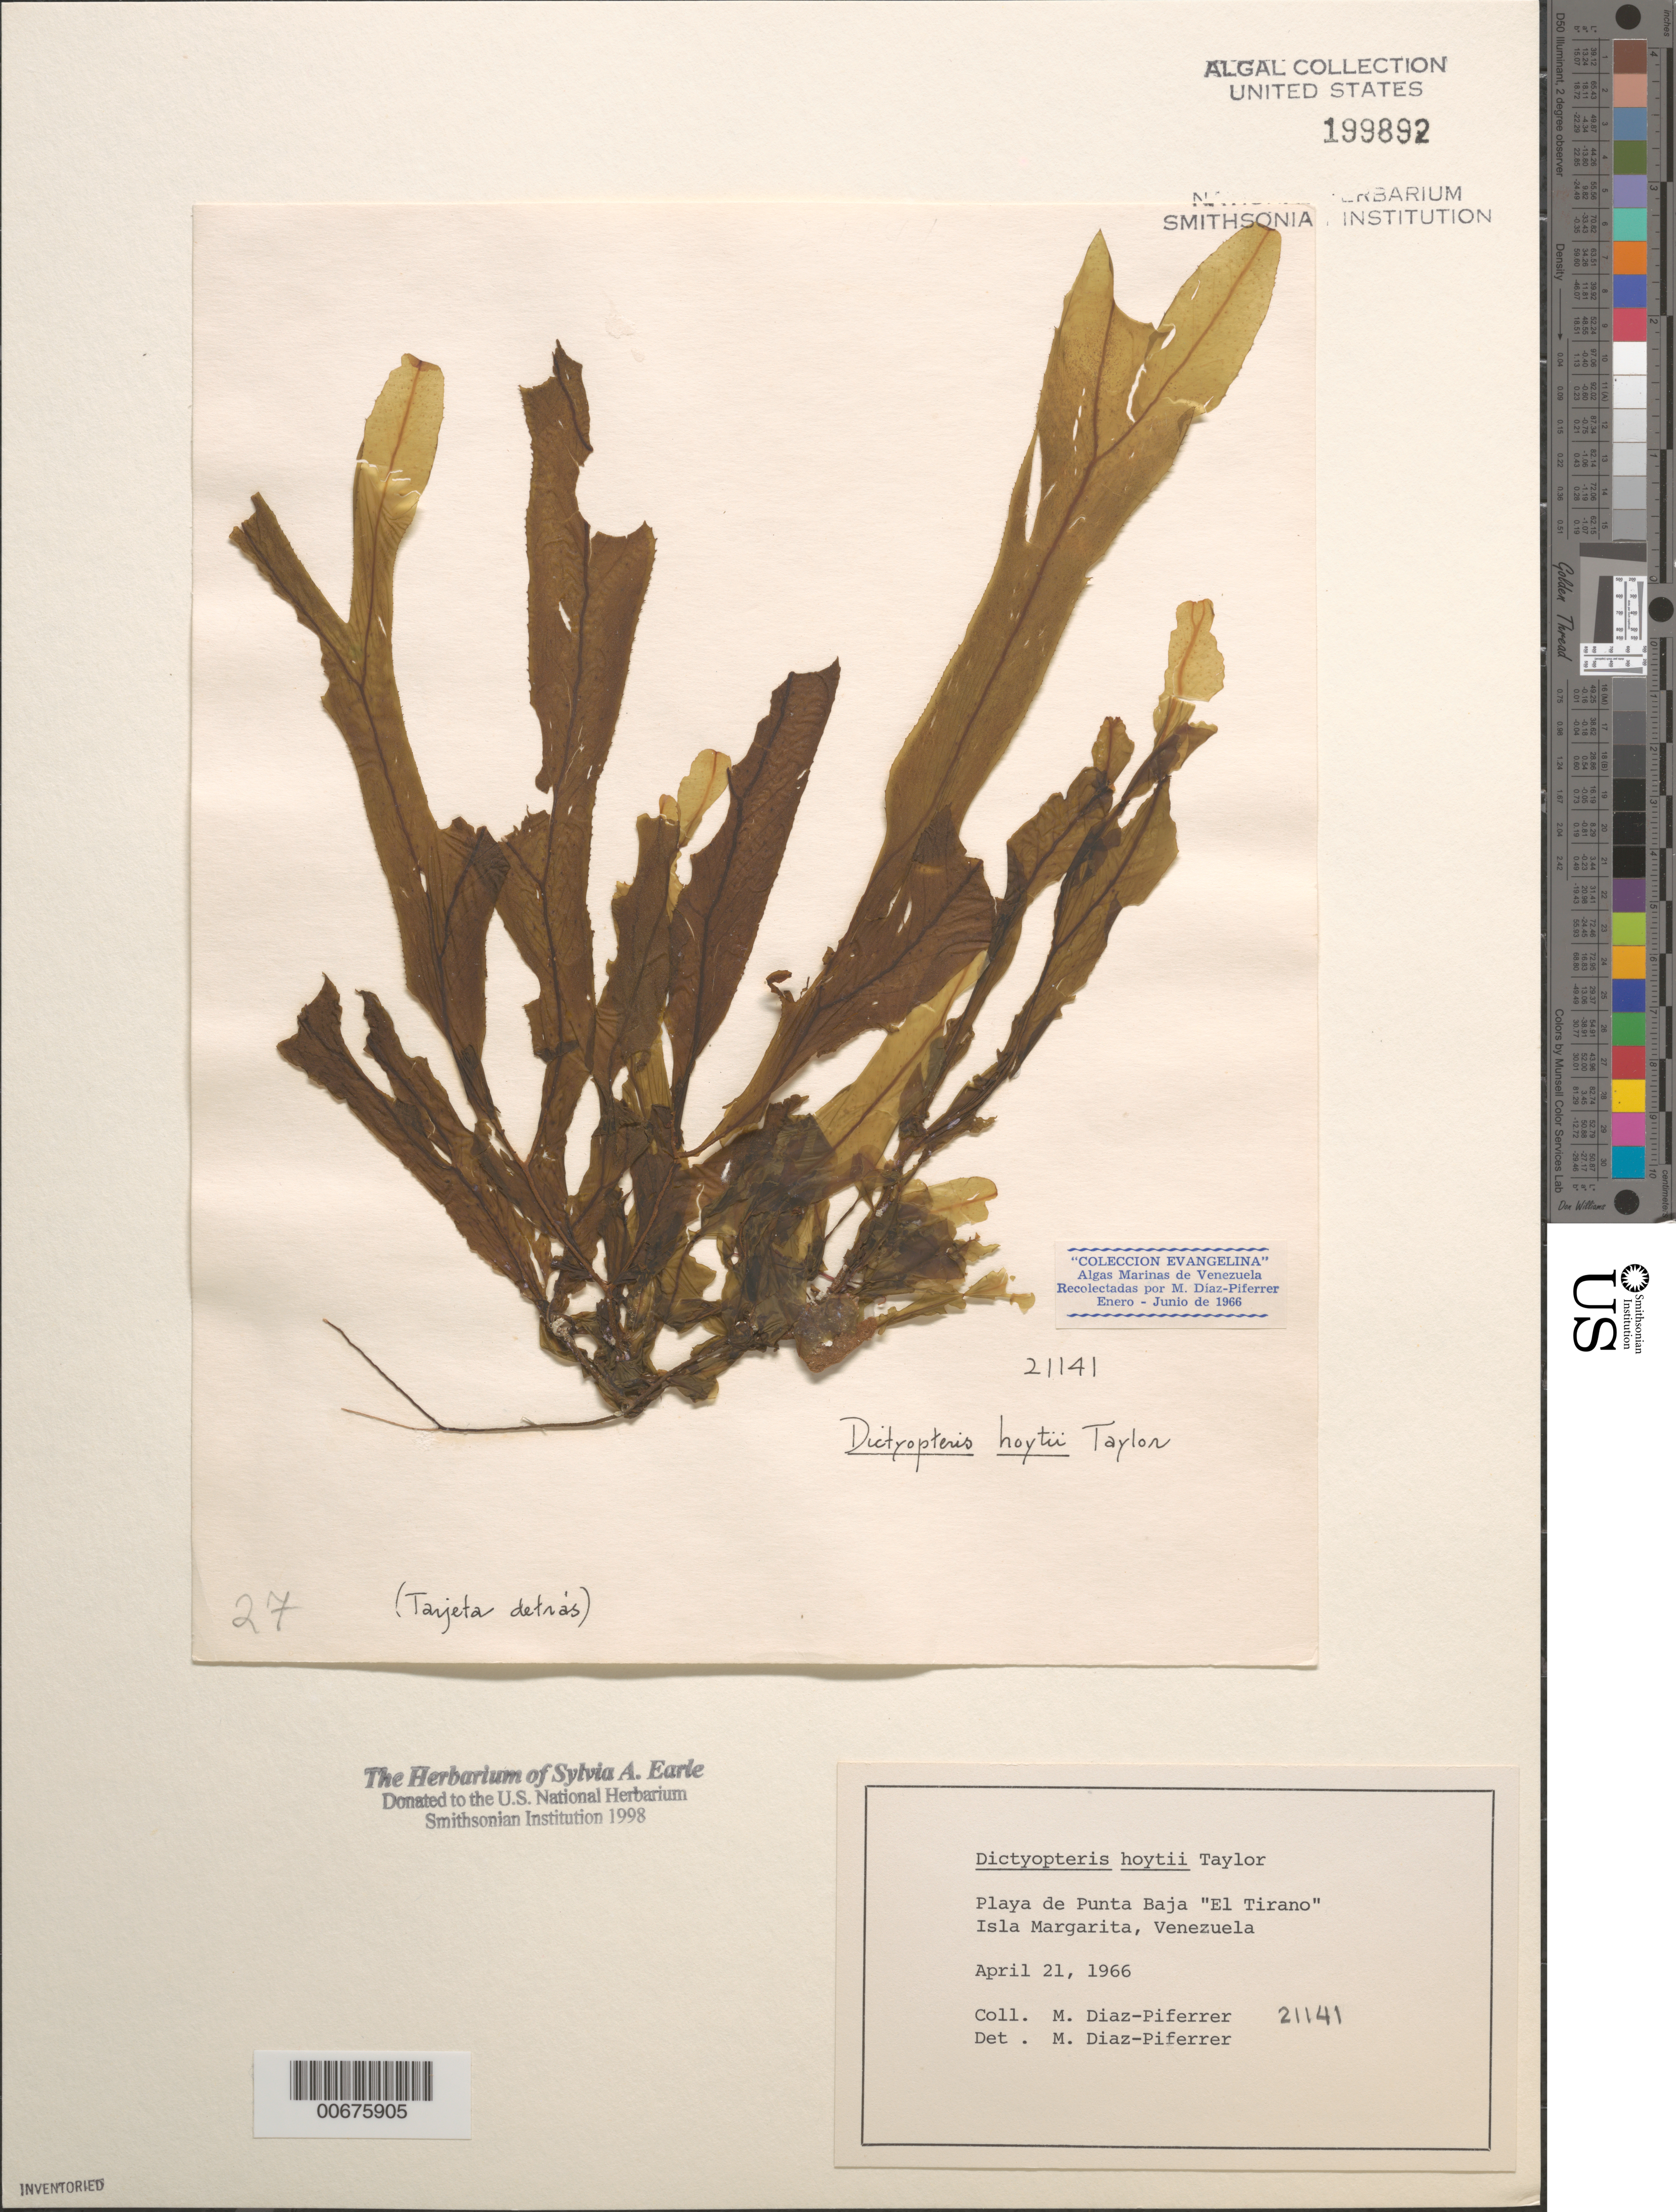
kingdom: Chromista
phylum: Ochrophyta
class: Phaeophyceae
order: Dictyotales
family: Dictyotaceae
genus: Dictyopteris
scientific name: Dictyopteris hoytii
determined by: Diaz-Piferrer, M.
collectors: M. Diaz-Piferrer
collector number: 21141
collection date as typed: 21 Apr 1966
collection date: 1966-04-21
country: Venezuela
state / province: Nueva Esparta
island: Margarita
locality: Playa de Punta Baja El Tirano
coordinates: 11 N, 64 W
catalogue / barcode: US 199892